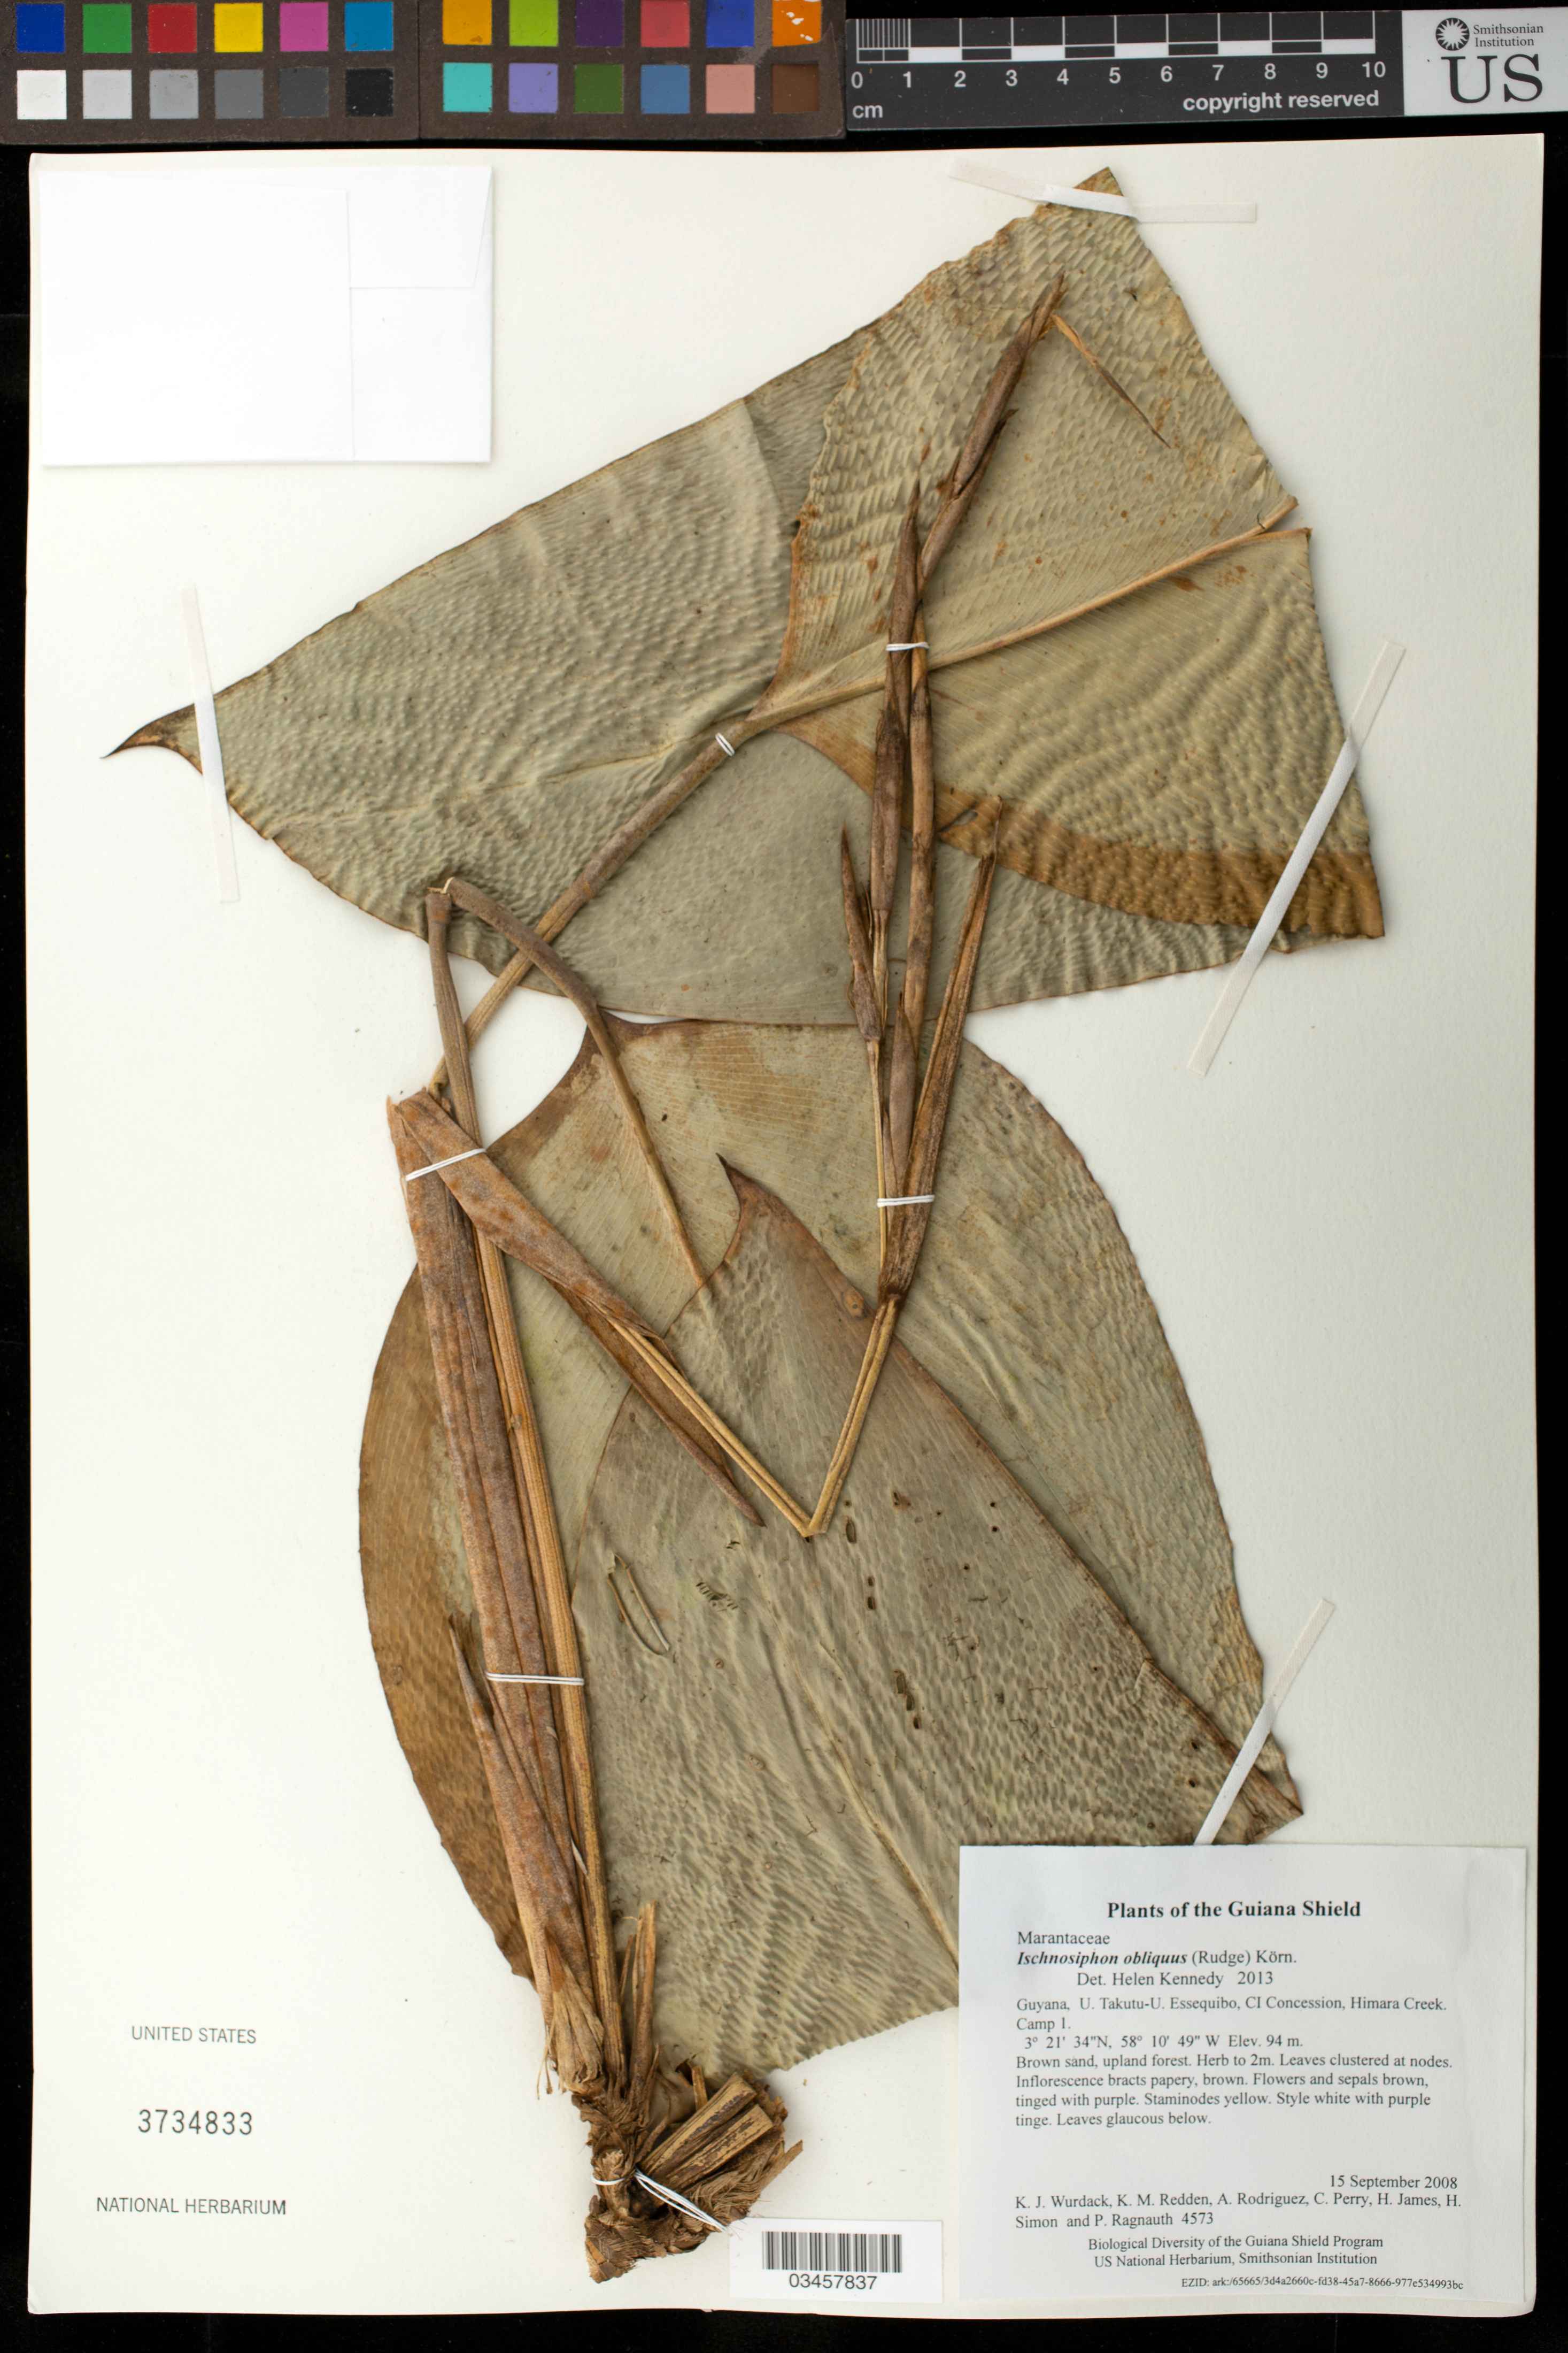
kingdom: Plantae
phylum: Tracheophyta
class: Liliopsida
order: Zingiberales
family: Marantaceae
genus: Ischnosiphon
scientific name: Ischnosiphon obliquus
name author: (Rudge) Körn.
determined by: Kennedy, Helen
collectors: K. Wurdack, K. M. Redden, A. Rodriguez, C. Perry, H. James, H. Simon & P. Ragnauth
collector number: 4573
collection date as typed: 15 September 2008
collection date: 2008-09-15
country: Guyana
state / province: U. Takutu-U. Essequibo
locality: CI Concession, Himara Creek. Camp 1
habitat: Brown sand, upland forest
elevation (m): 94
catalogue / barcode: US 3734833